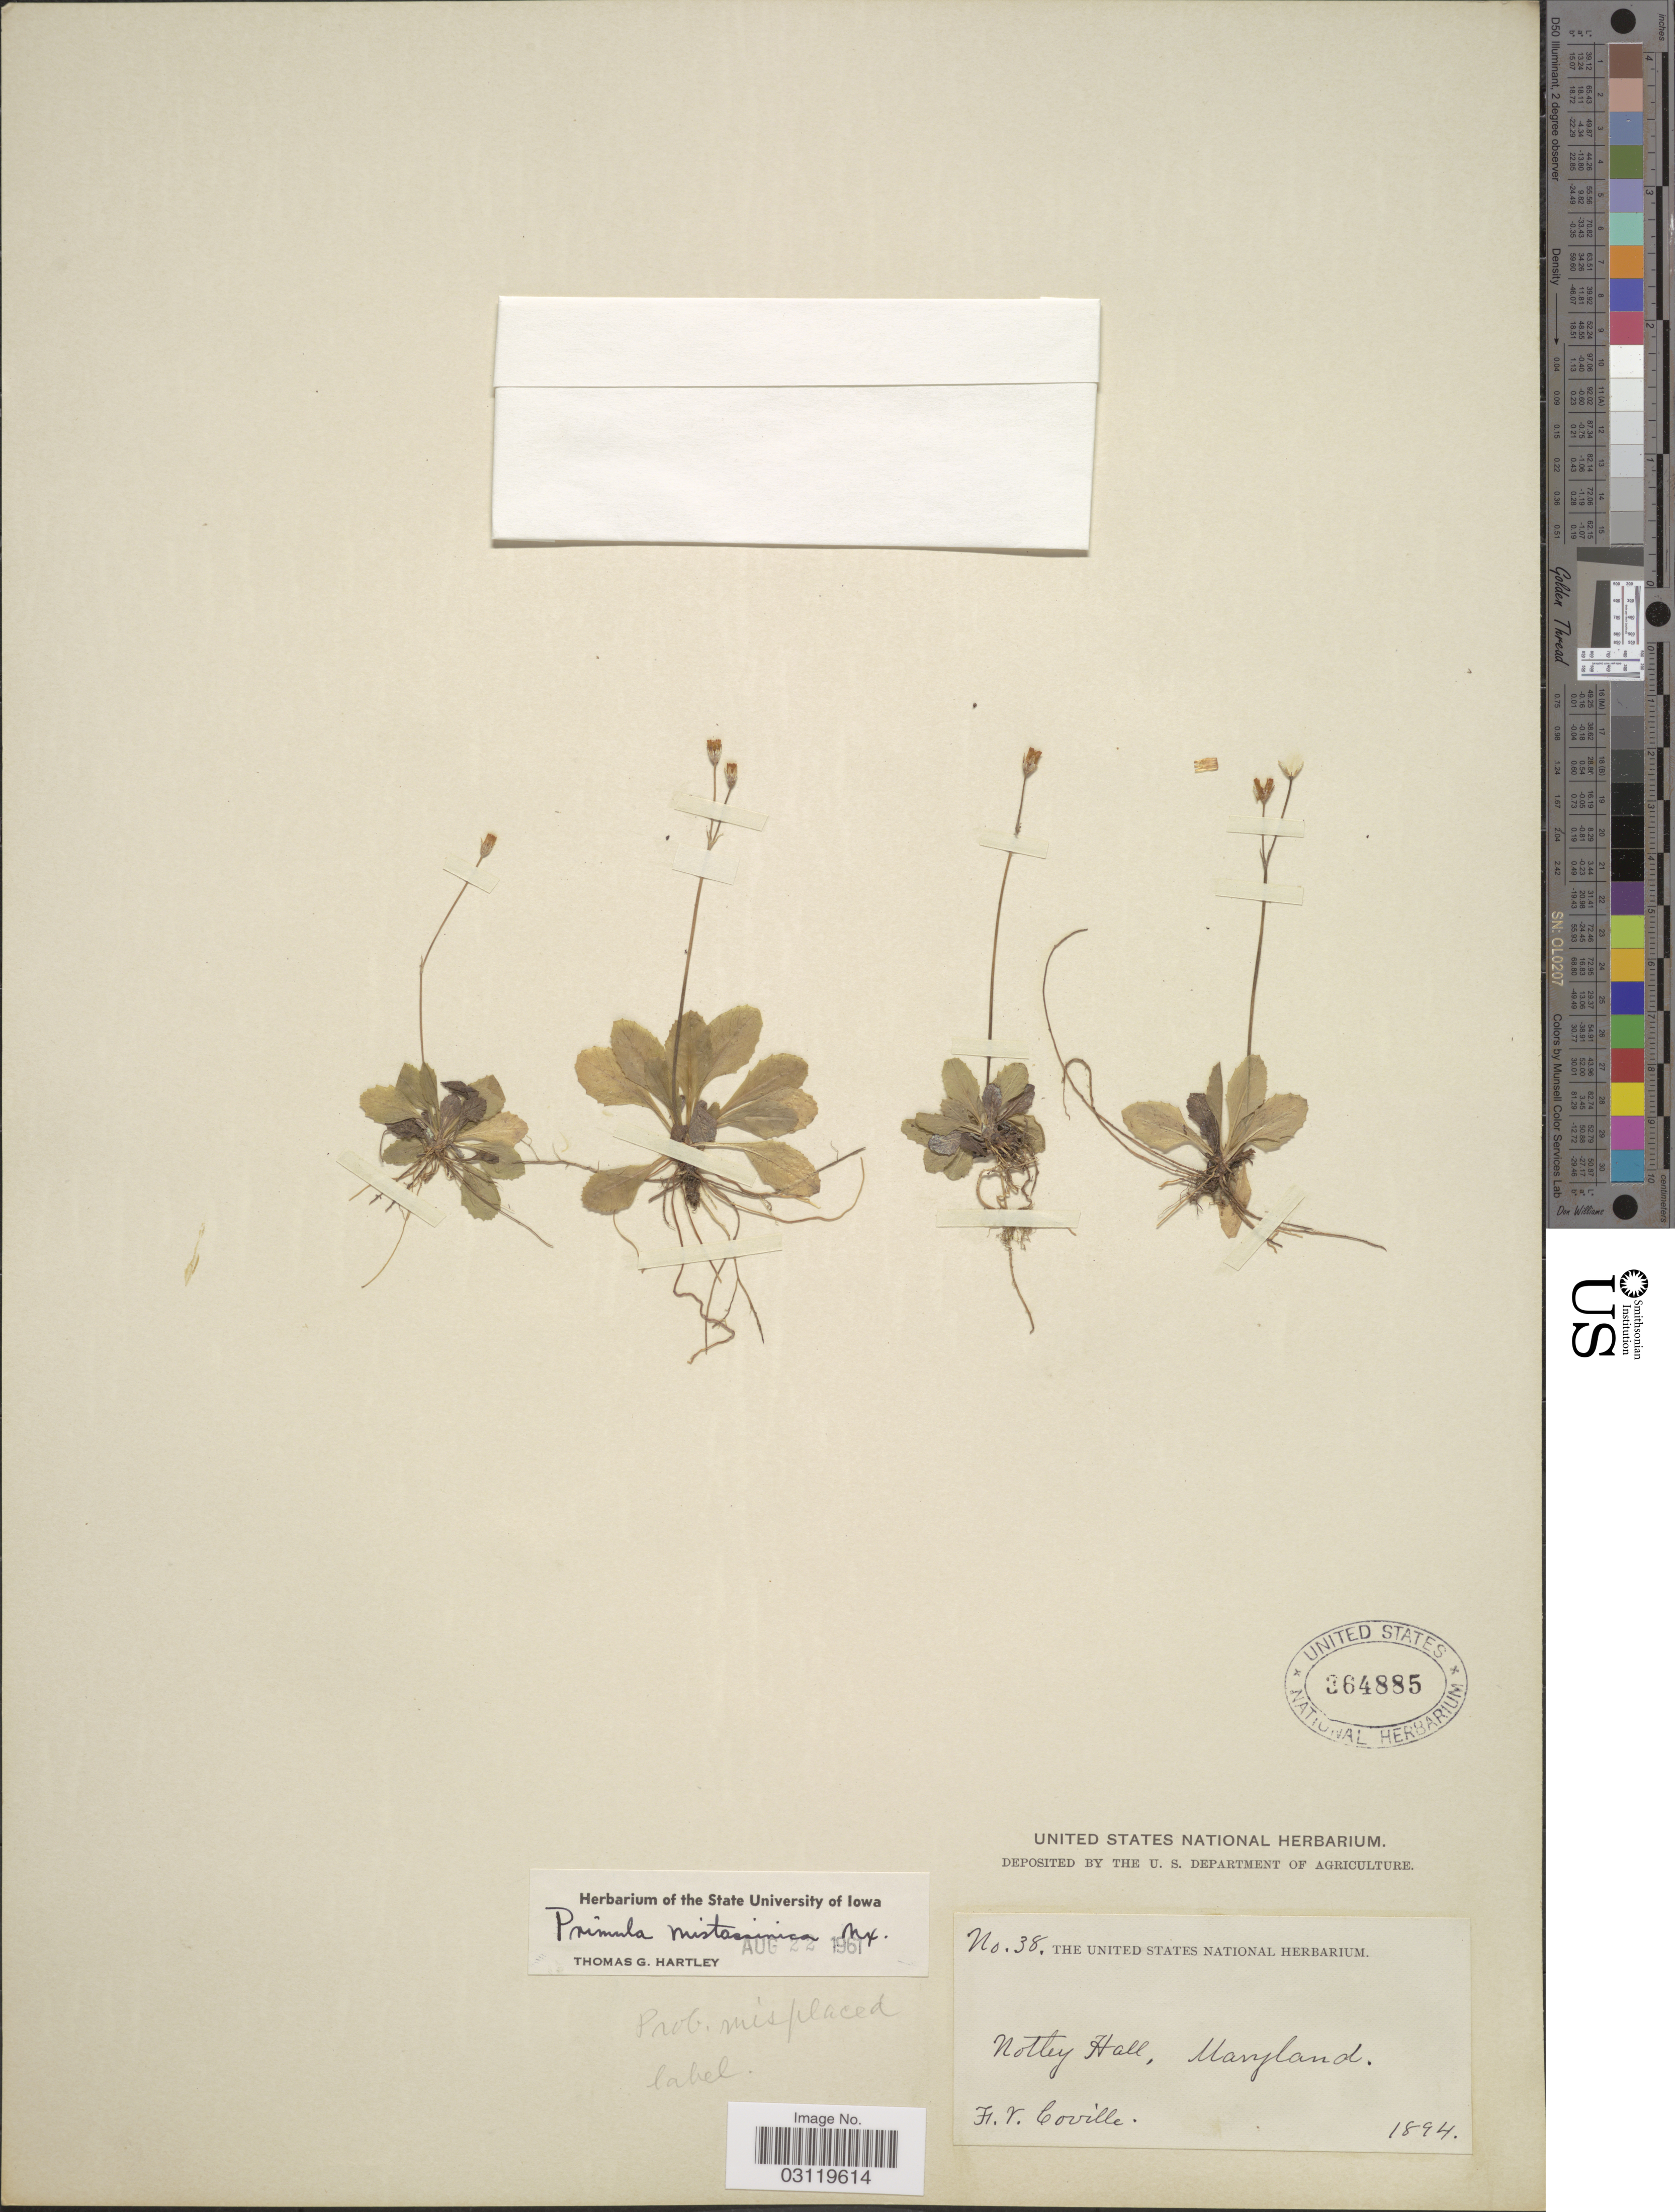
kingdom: Plantae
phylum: Tracheophyta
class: Magnoliopsida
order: Ericales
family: Primulaceae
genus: Primula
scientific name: Primula mistassinica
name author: Michx.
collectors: F. V. Coville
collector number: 38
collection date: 1894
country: United States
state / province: Maryland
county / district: Prince George's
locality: Notley Hall.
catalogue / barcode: US 364885